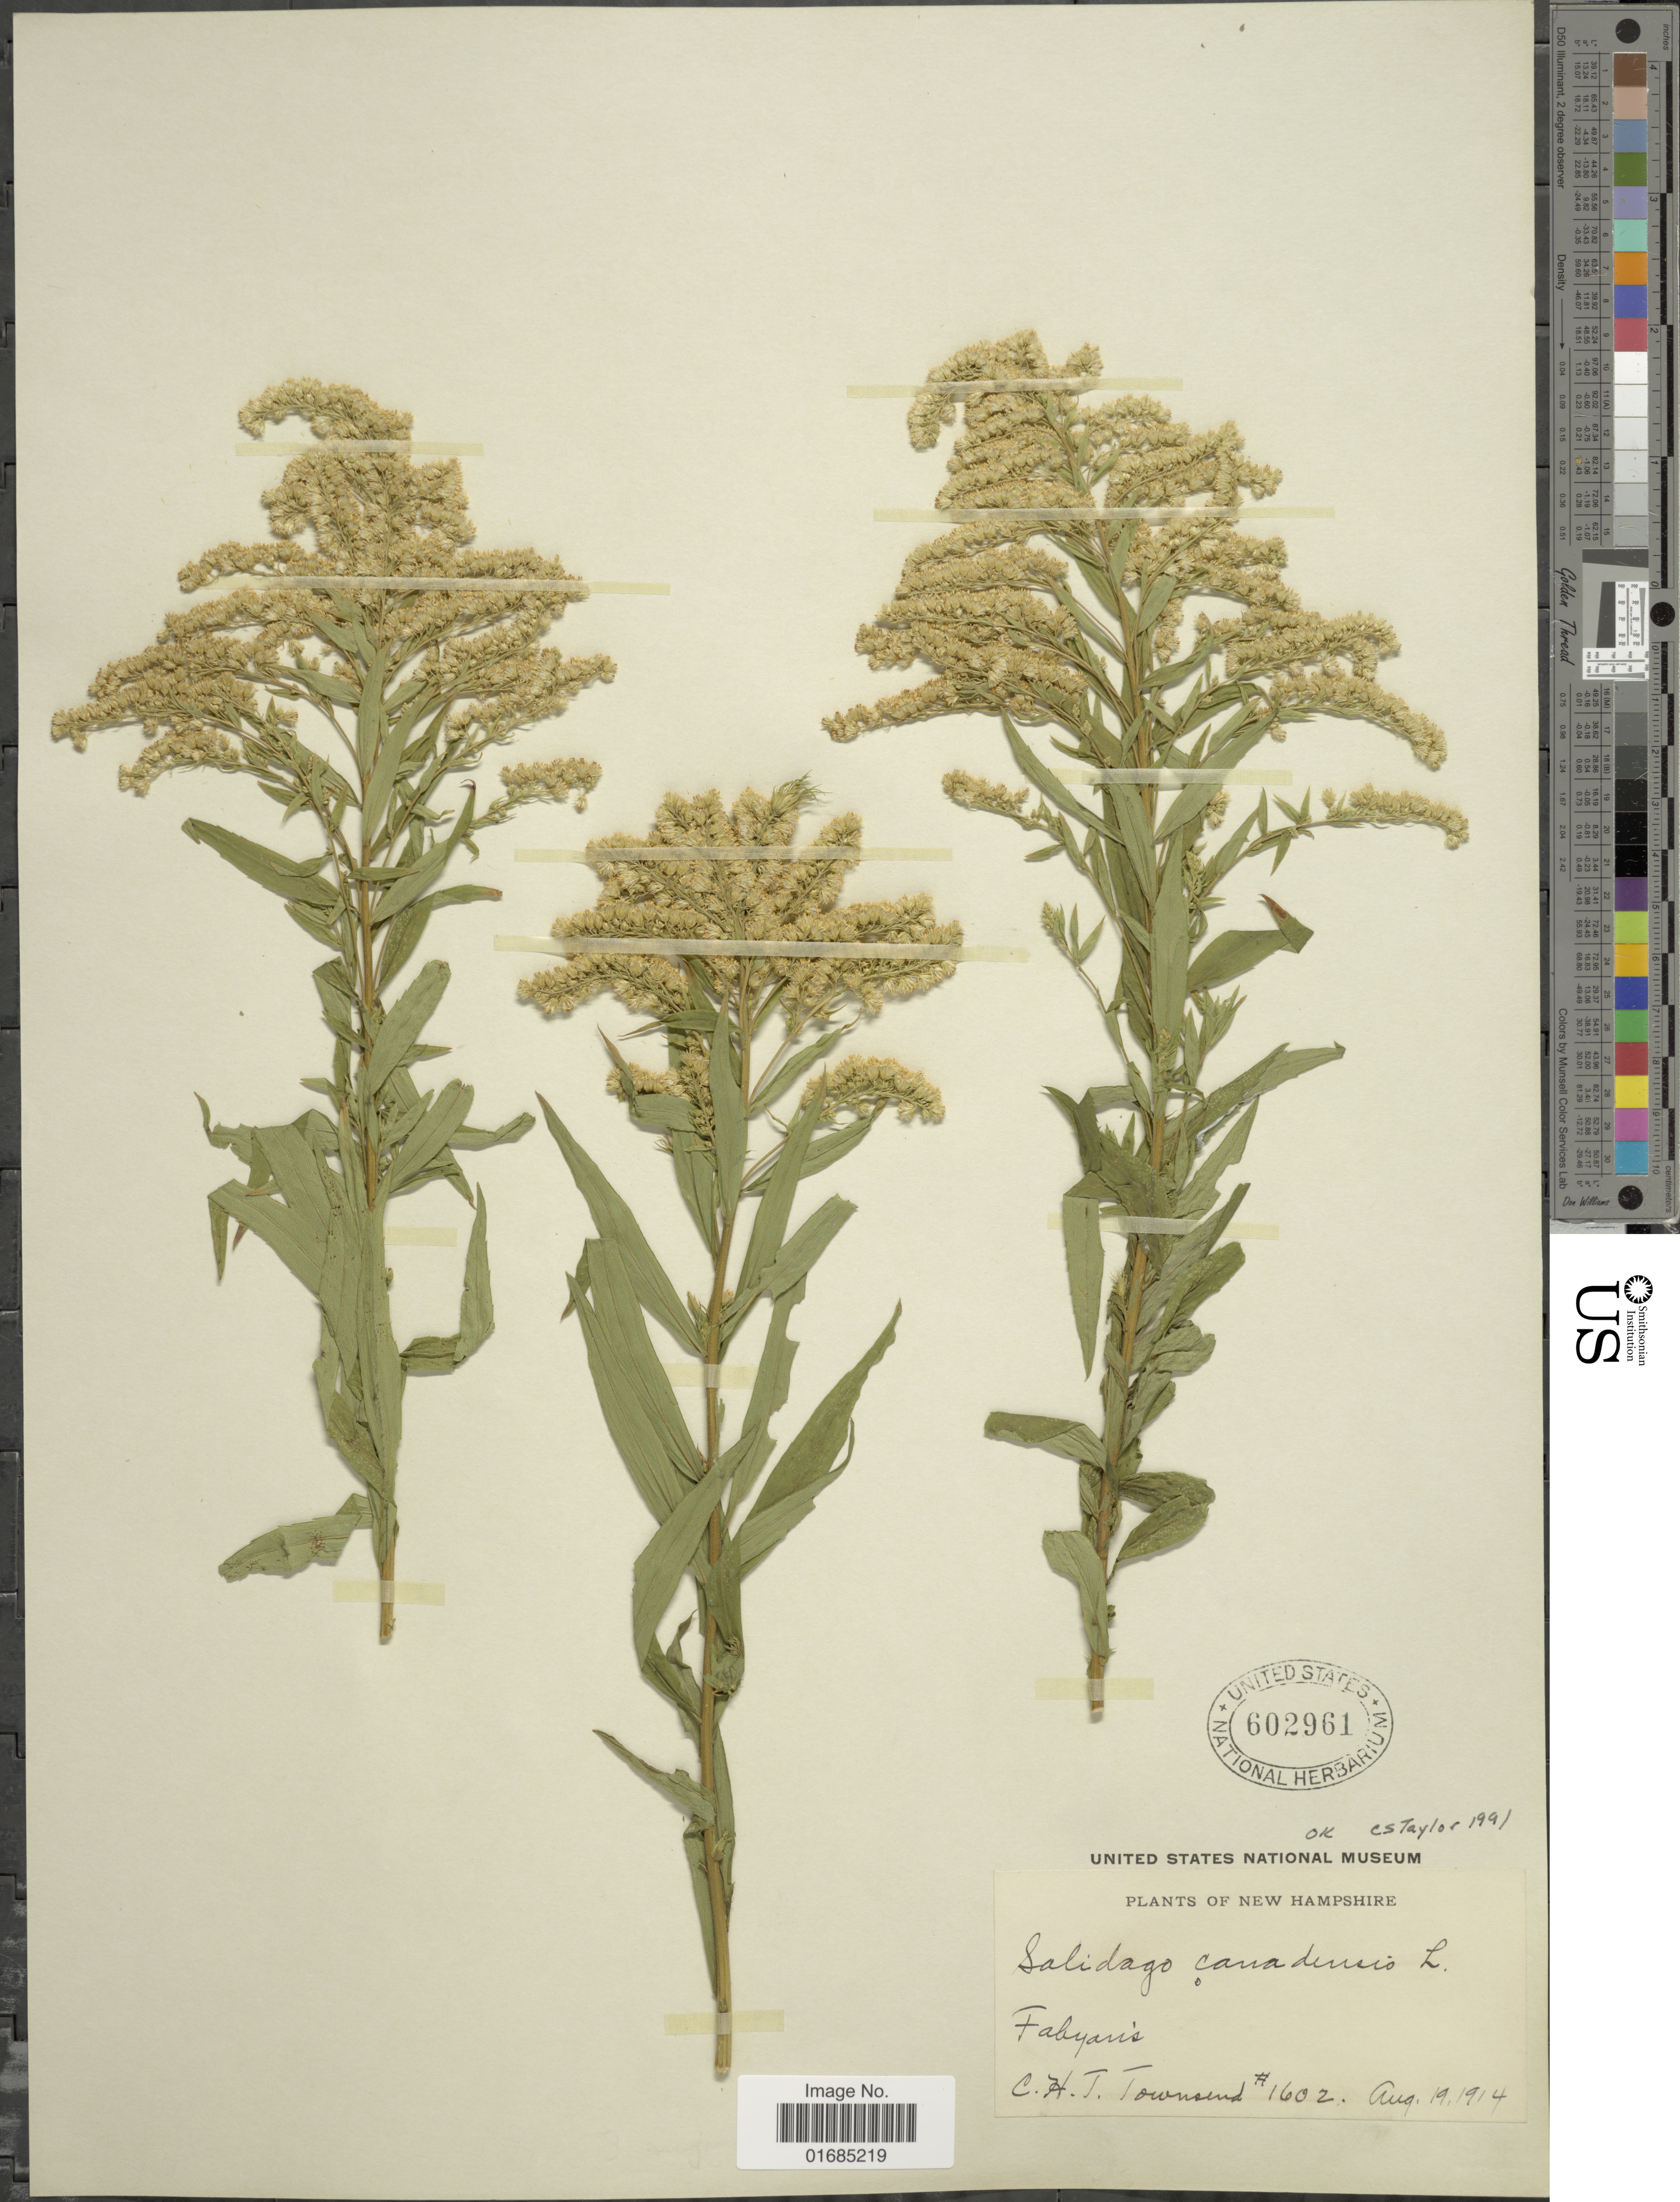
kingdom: Plantae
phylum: Tracheophyta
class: Magnoliopsida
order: Asterales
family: Asteraceae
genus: Solidago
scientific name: Solidago canadensis var. canadensis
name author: L.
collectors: C. H. T. Townsend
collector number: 1602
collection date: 1914-08-19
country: United States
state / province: New Hampshire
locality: Fabyan's.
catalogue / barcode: US 602961